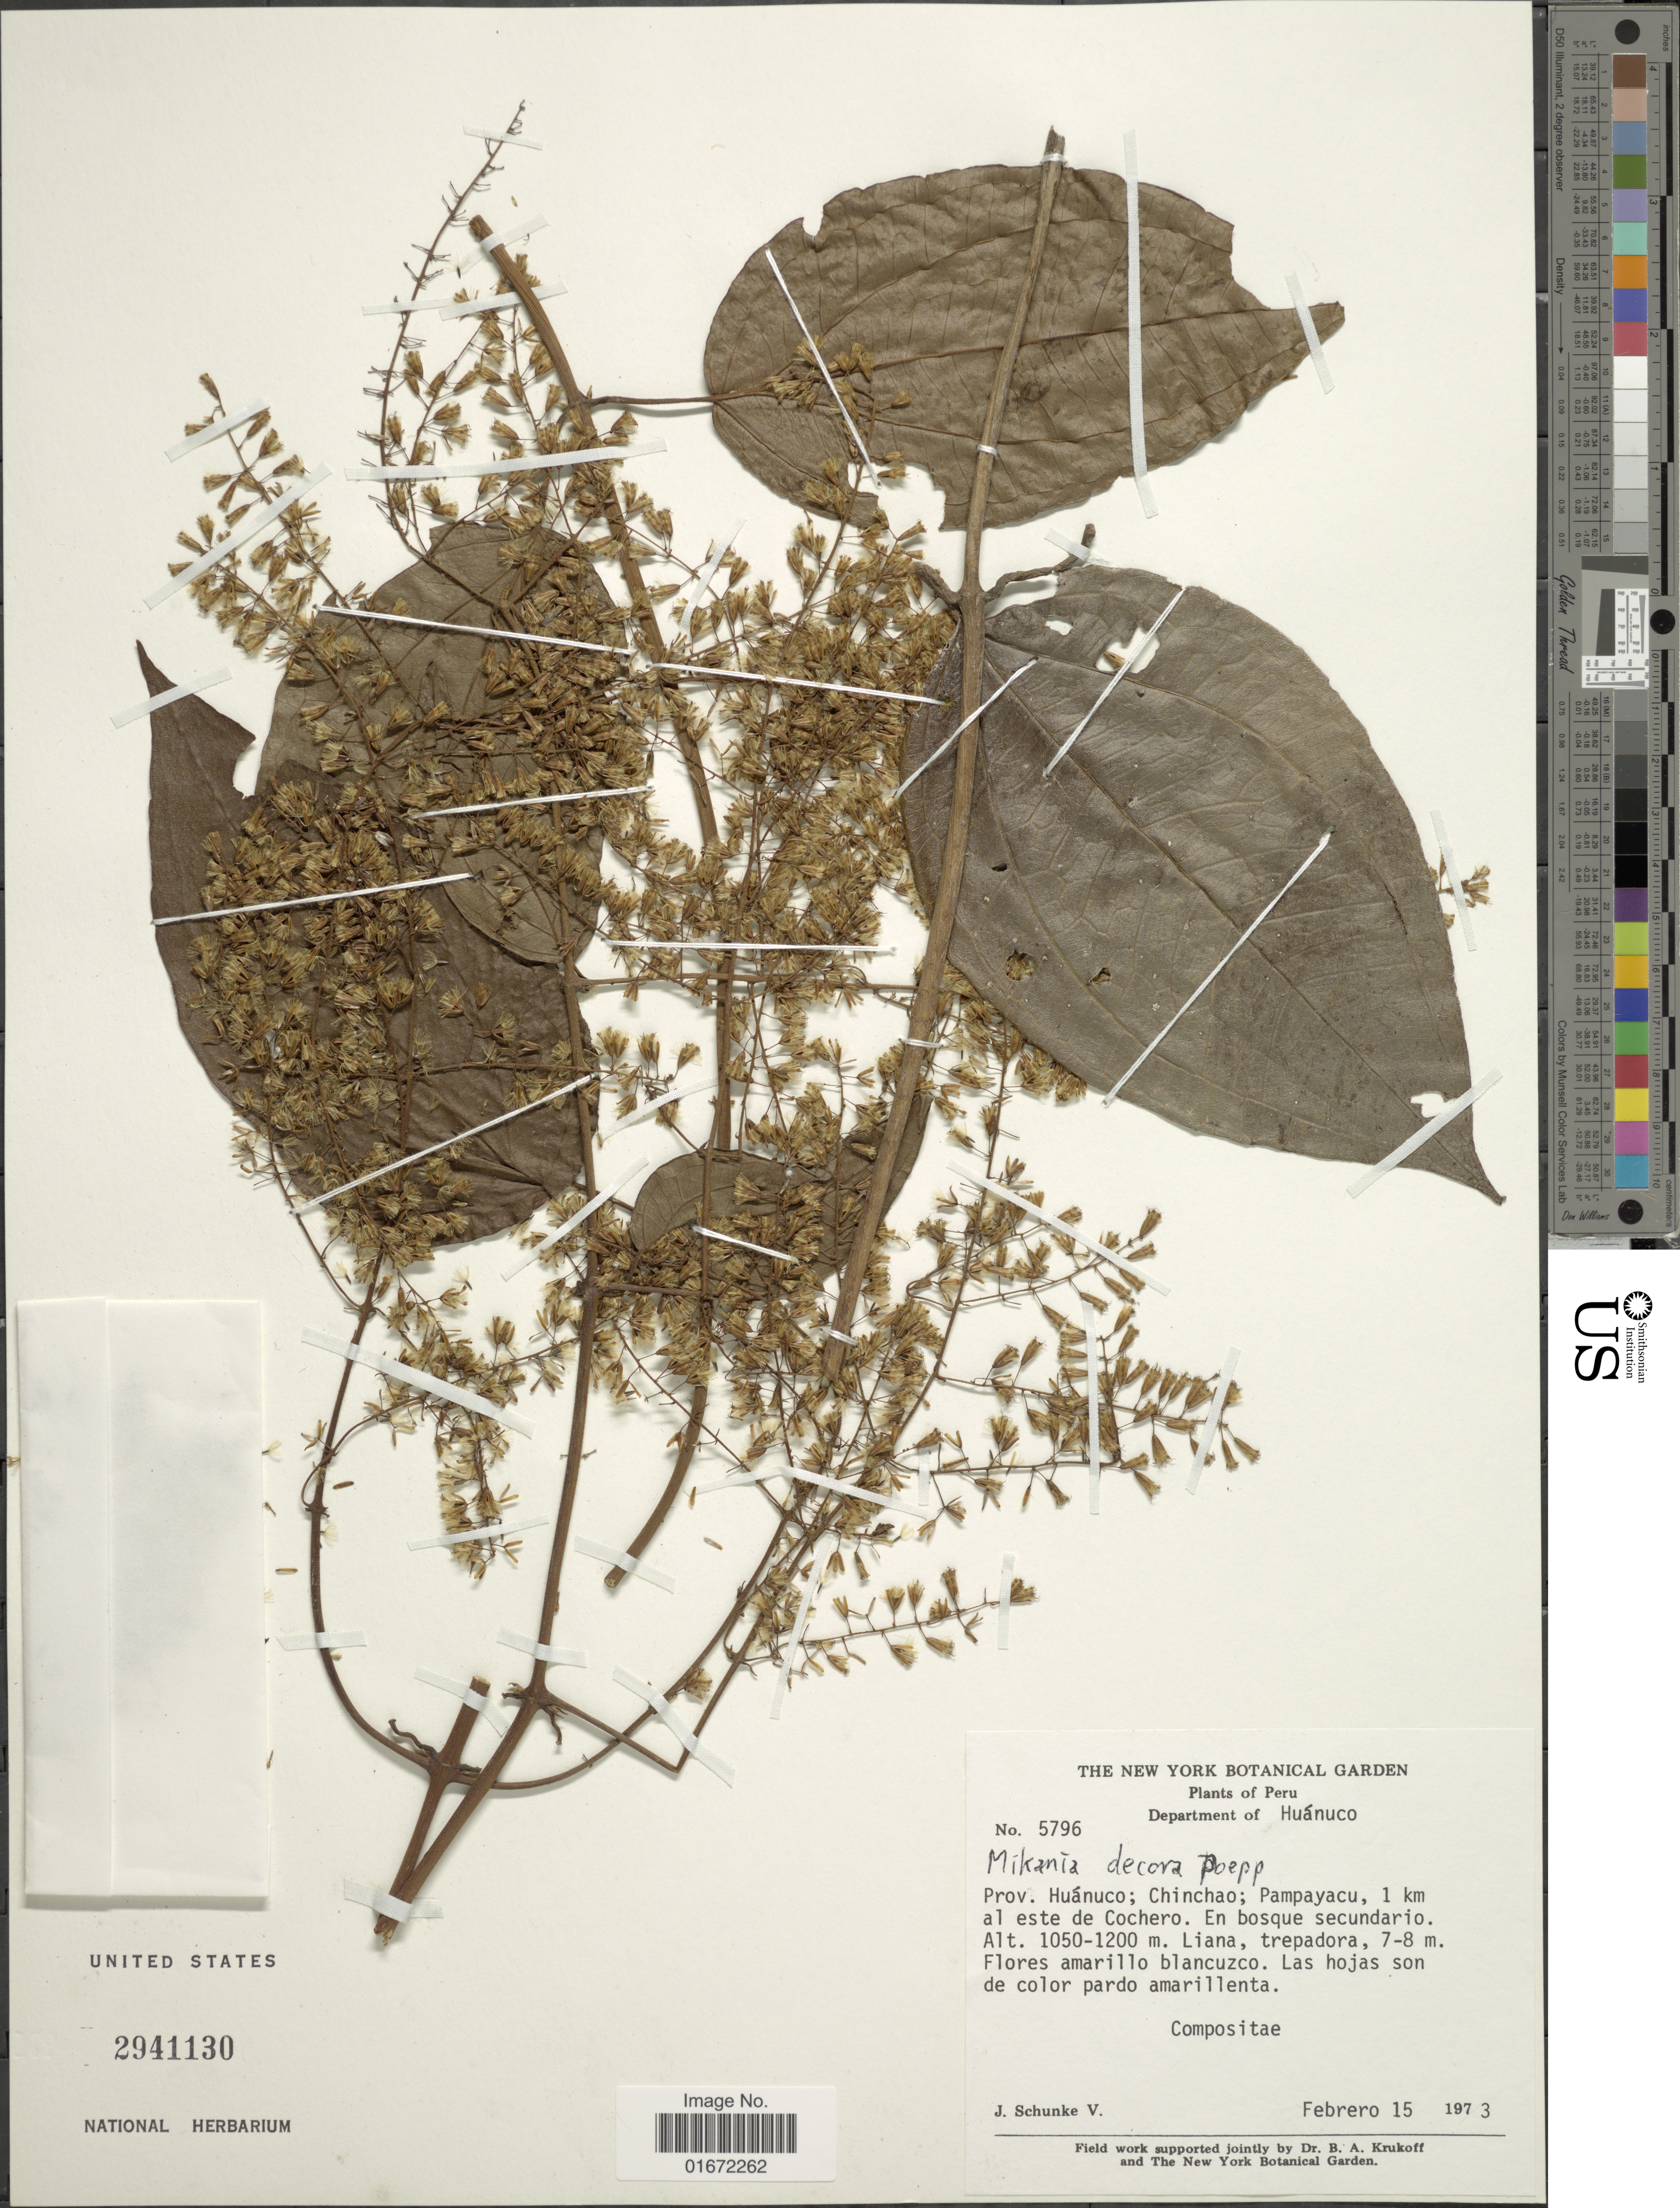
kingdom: Plantae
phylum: Tracheophyta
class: Magnoliopsida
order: Asterales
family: Asteraceae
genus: Mikania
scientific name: Mikania decora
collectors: J. Schunke Vigo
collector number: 5796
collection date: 1973-02-15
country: Peru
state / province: Huánuco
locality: Department of Huánuco. Prov. Huánuco; Chinchao; Pampayacu, 1 km al este de Cochero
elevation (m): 1050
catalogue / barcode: US 2941130